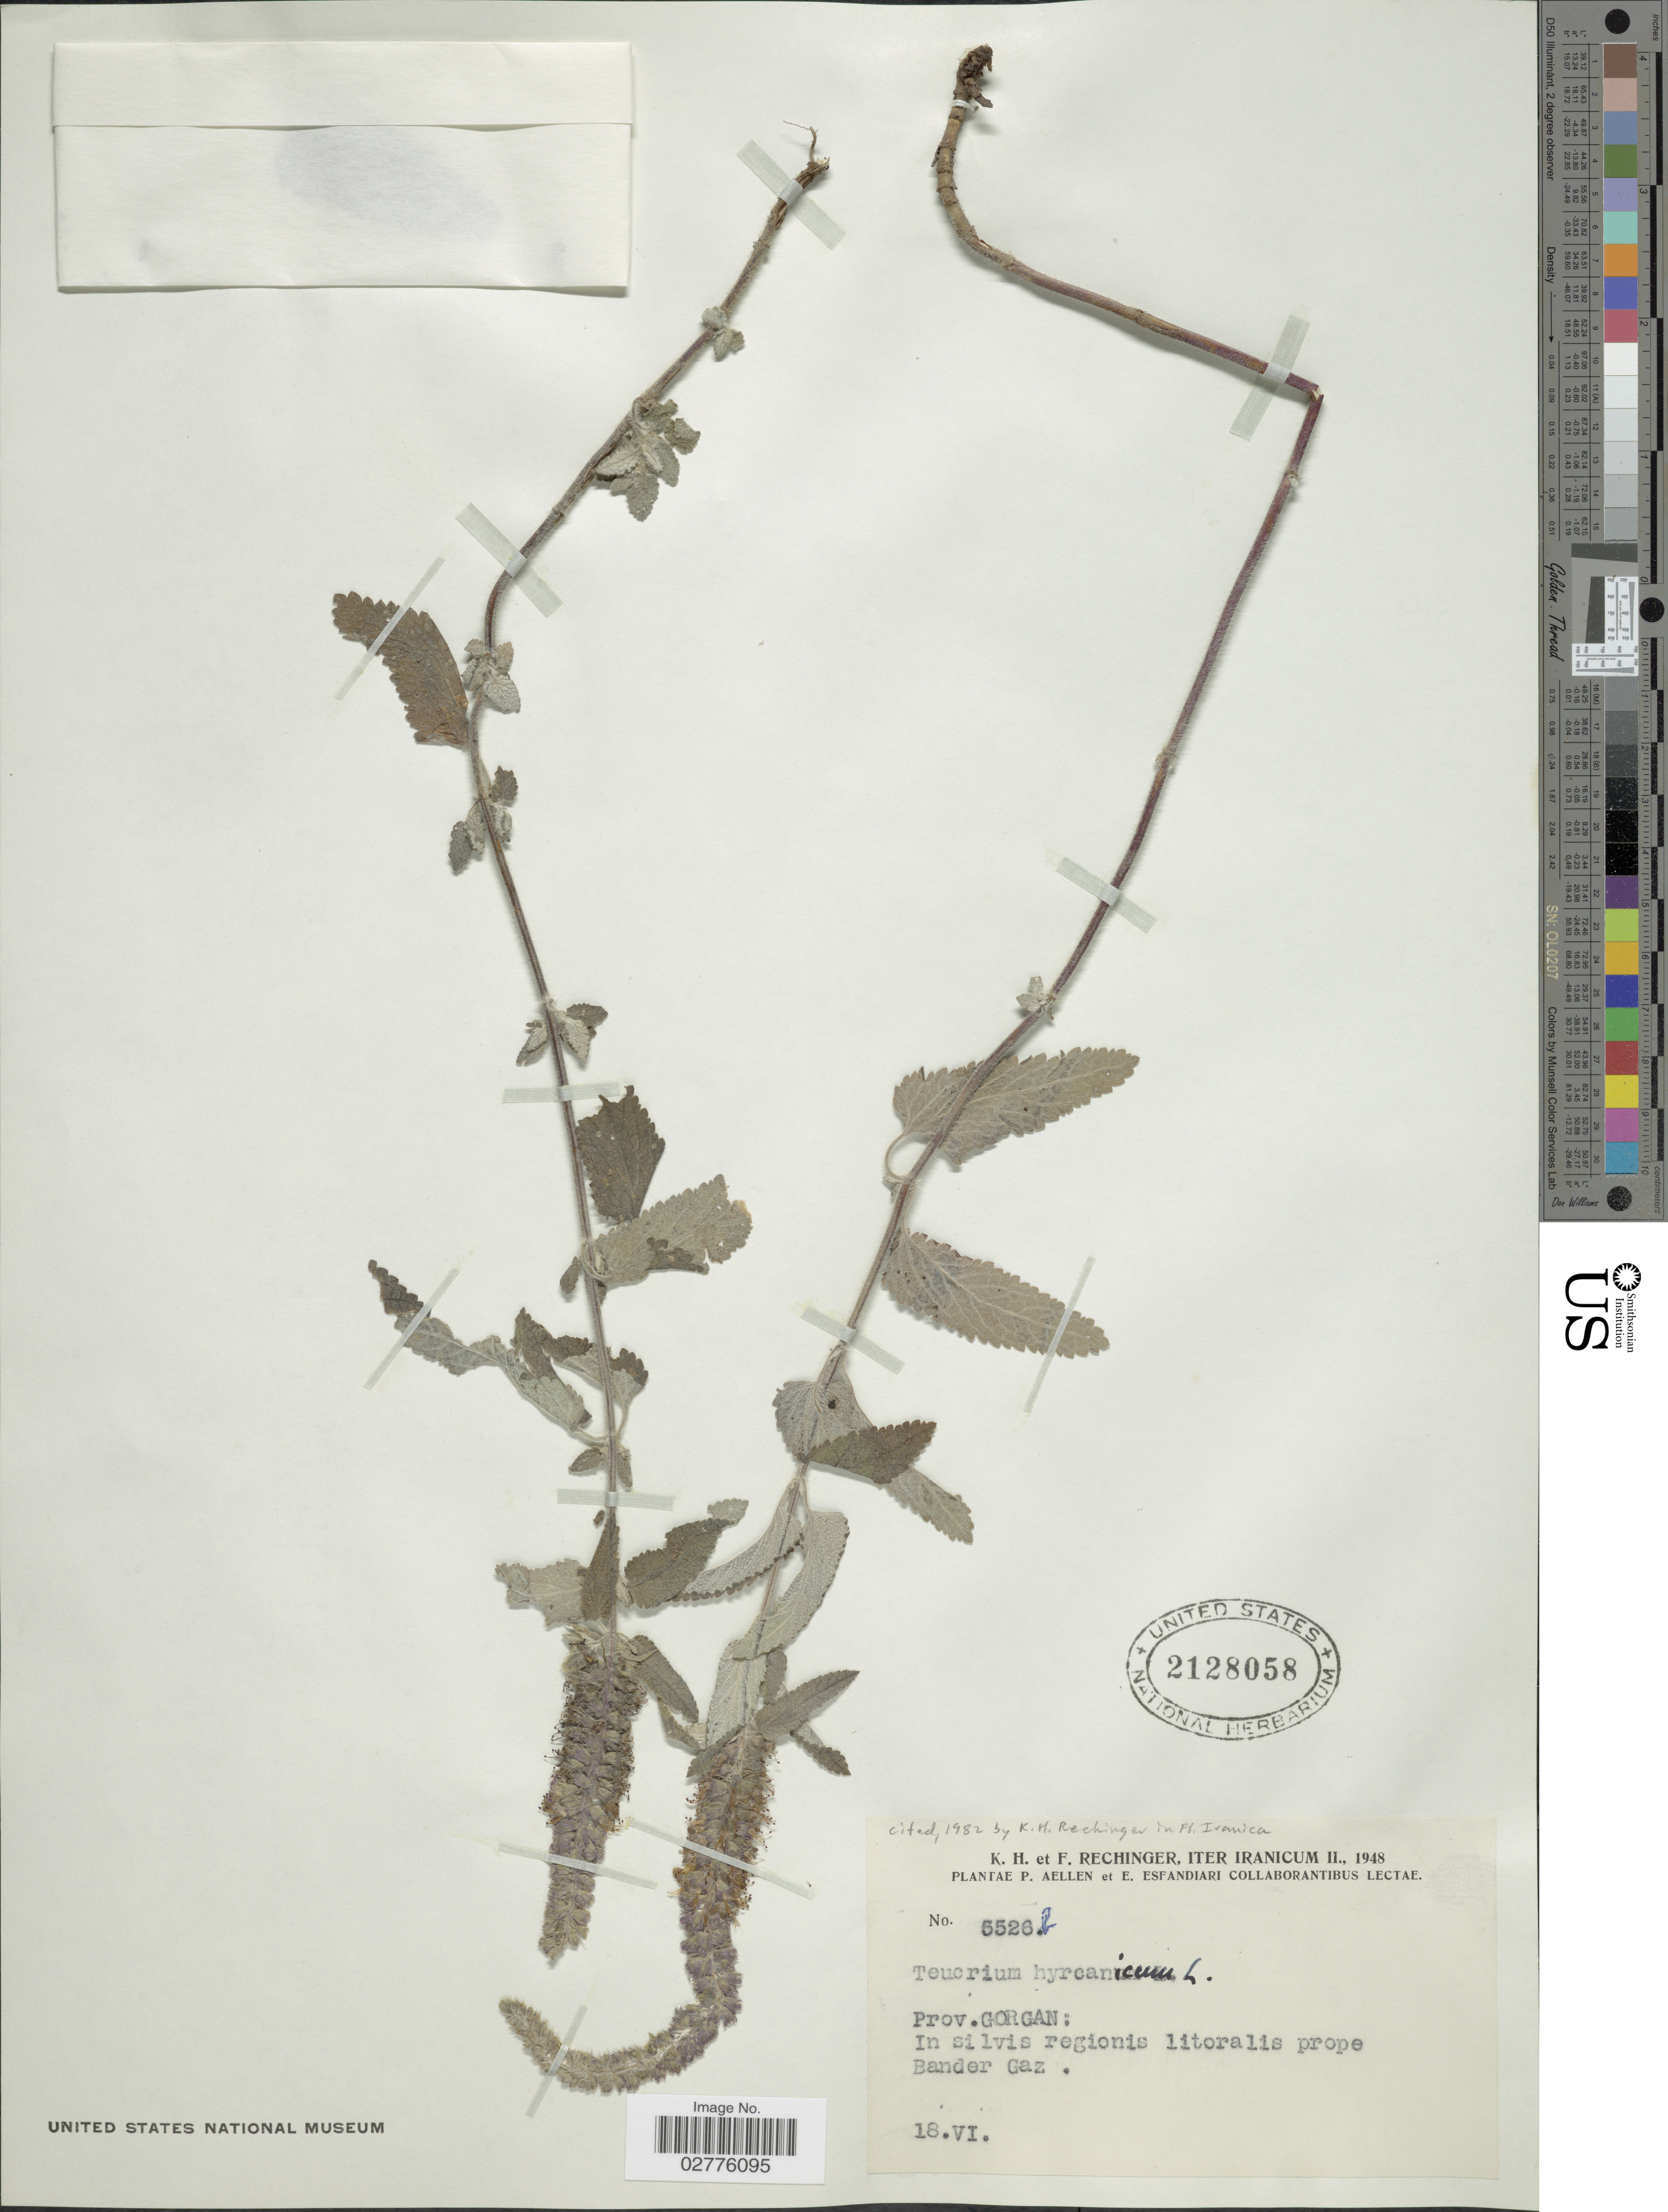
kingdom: Plantae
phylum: Tracheophyta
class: Magnoliopsida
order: Lamiales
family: Lamiaceae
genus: Teucrium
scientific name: Teucrium hyrcanicum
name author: Steud.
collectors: K. H. Rechinger & F. Rechinger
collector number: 5526b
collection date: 1948-06-18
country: Iran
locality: Prov. Gorgan: In silvis regionis litoralis prope Bander Gaz.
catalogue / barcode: US 2128058